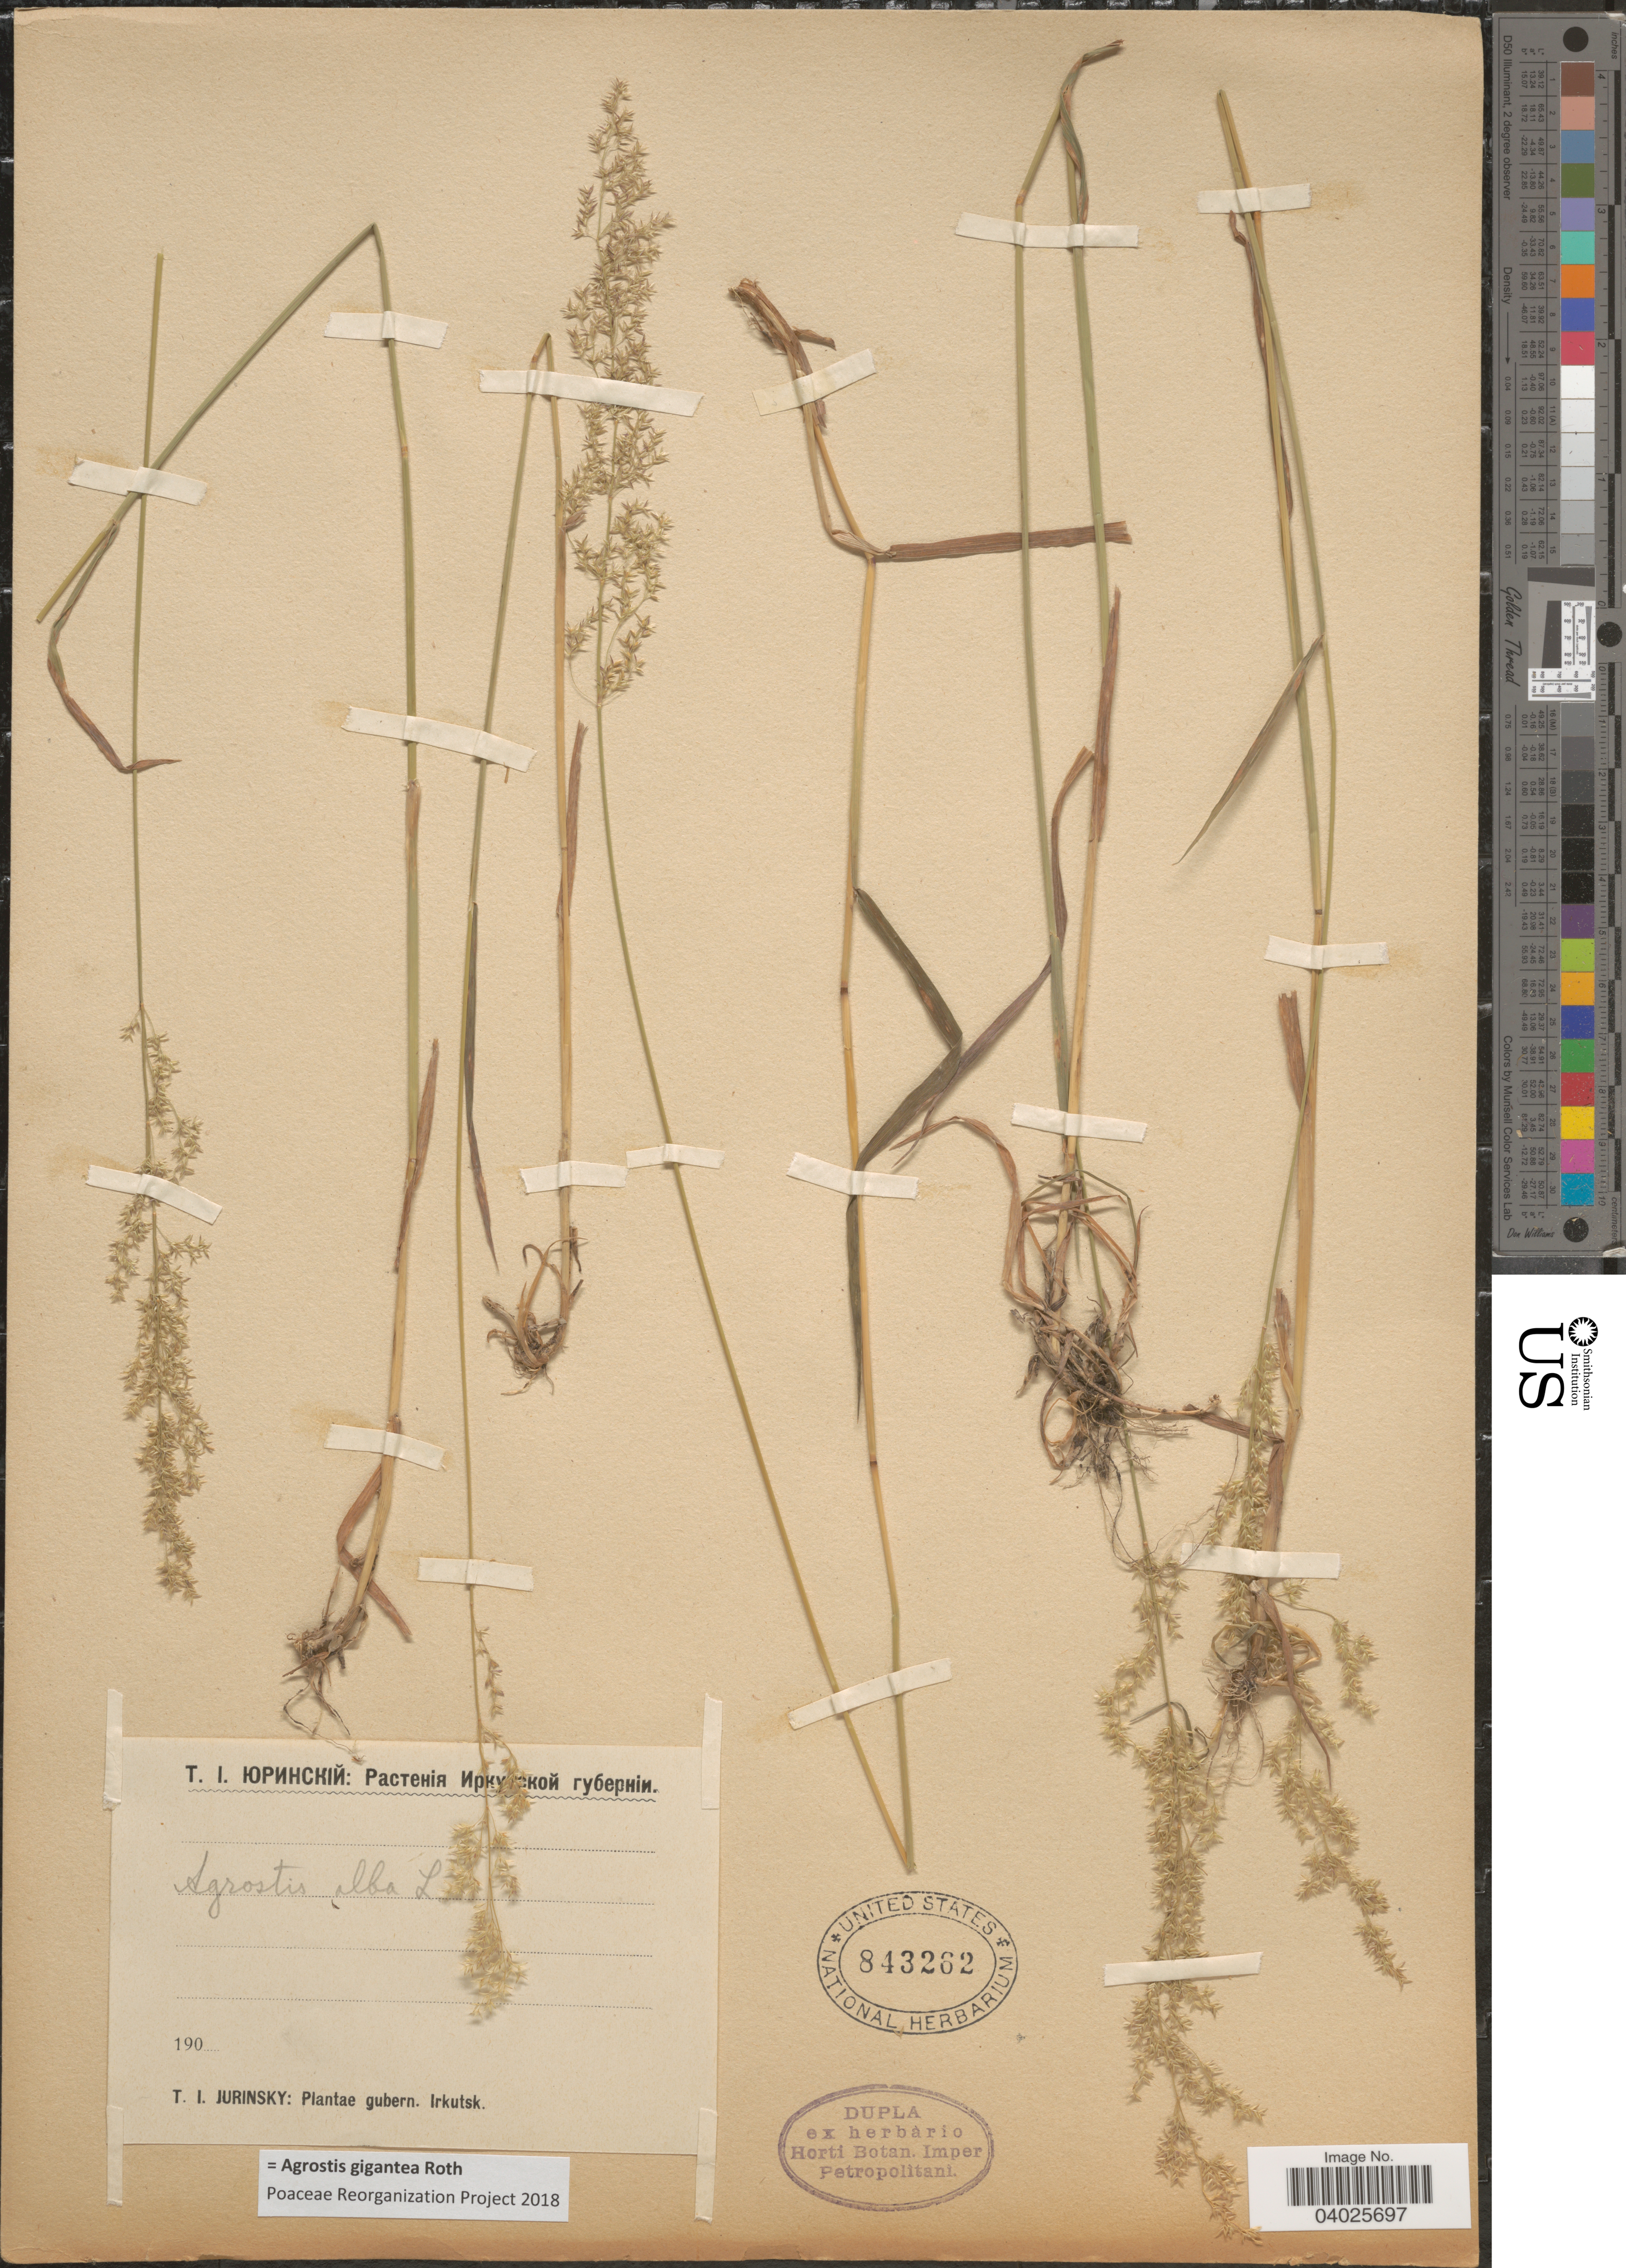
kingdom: Plantae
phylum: Tracheophyta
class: Liliopsida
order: Poales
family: Poaceae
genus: Agrostis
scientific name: Agrostis gigantea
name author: Roth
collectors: T. Jurinsky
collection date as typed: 190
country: Russian Federation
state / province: Irkutsk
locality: Gubern. Irkutsk.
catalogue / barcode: US 843262